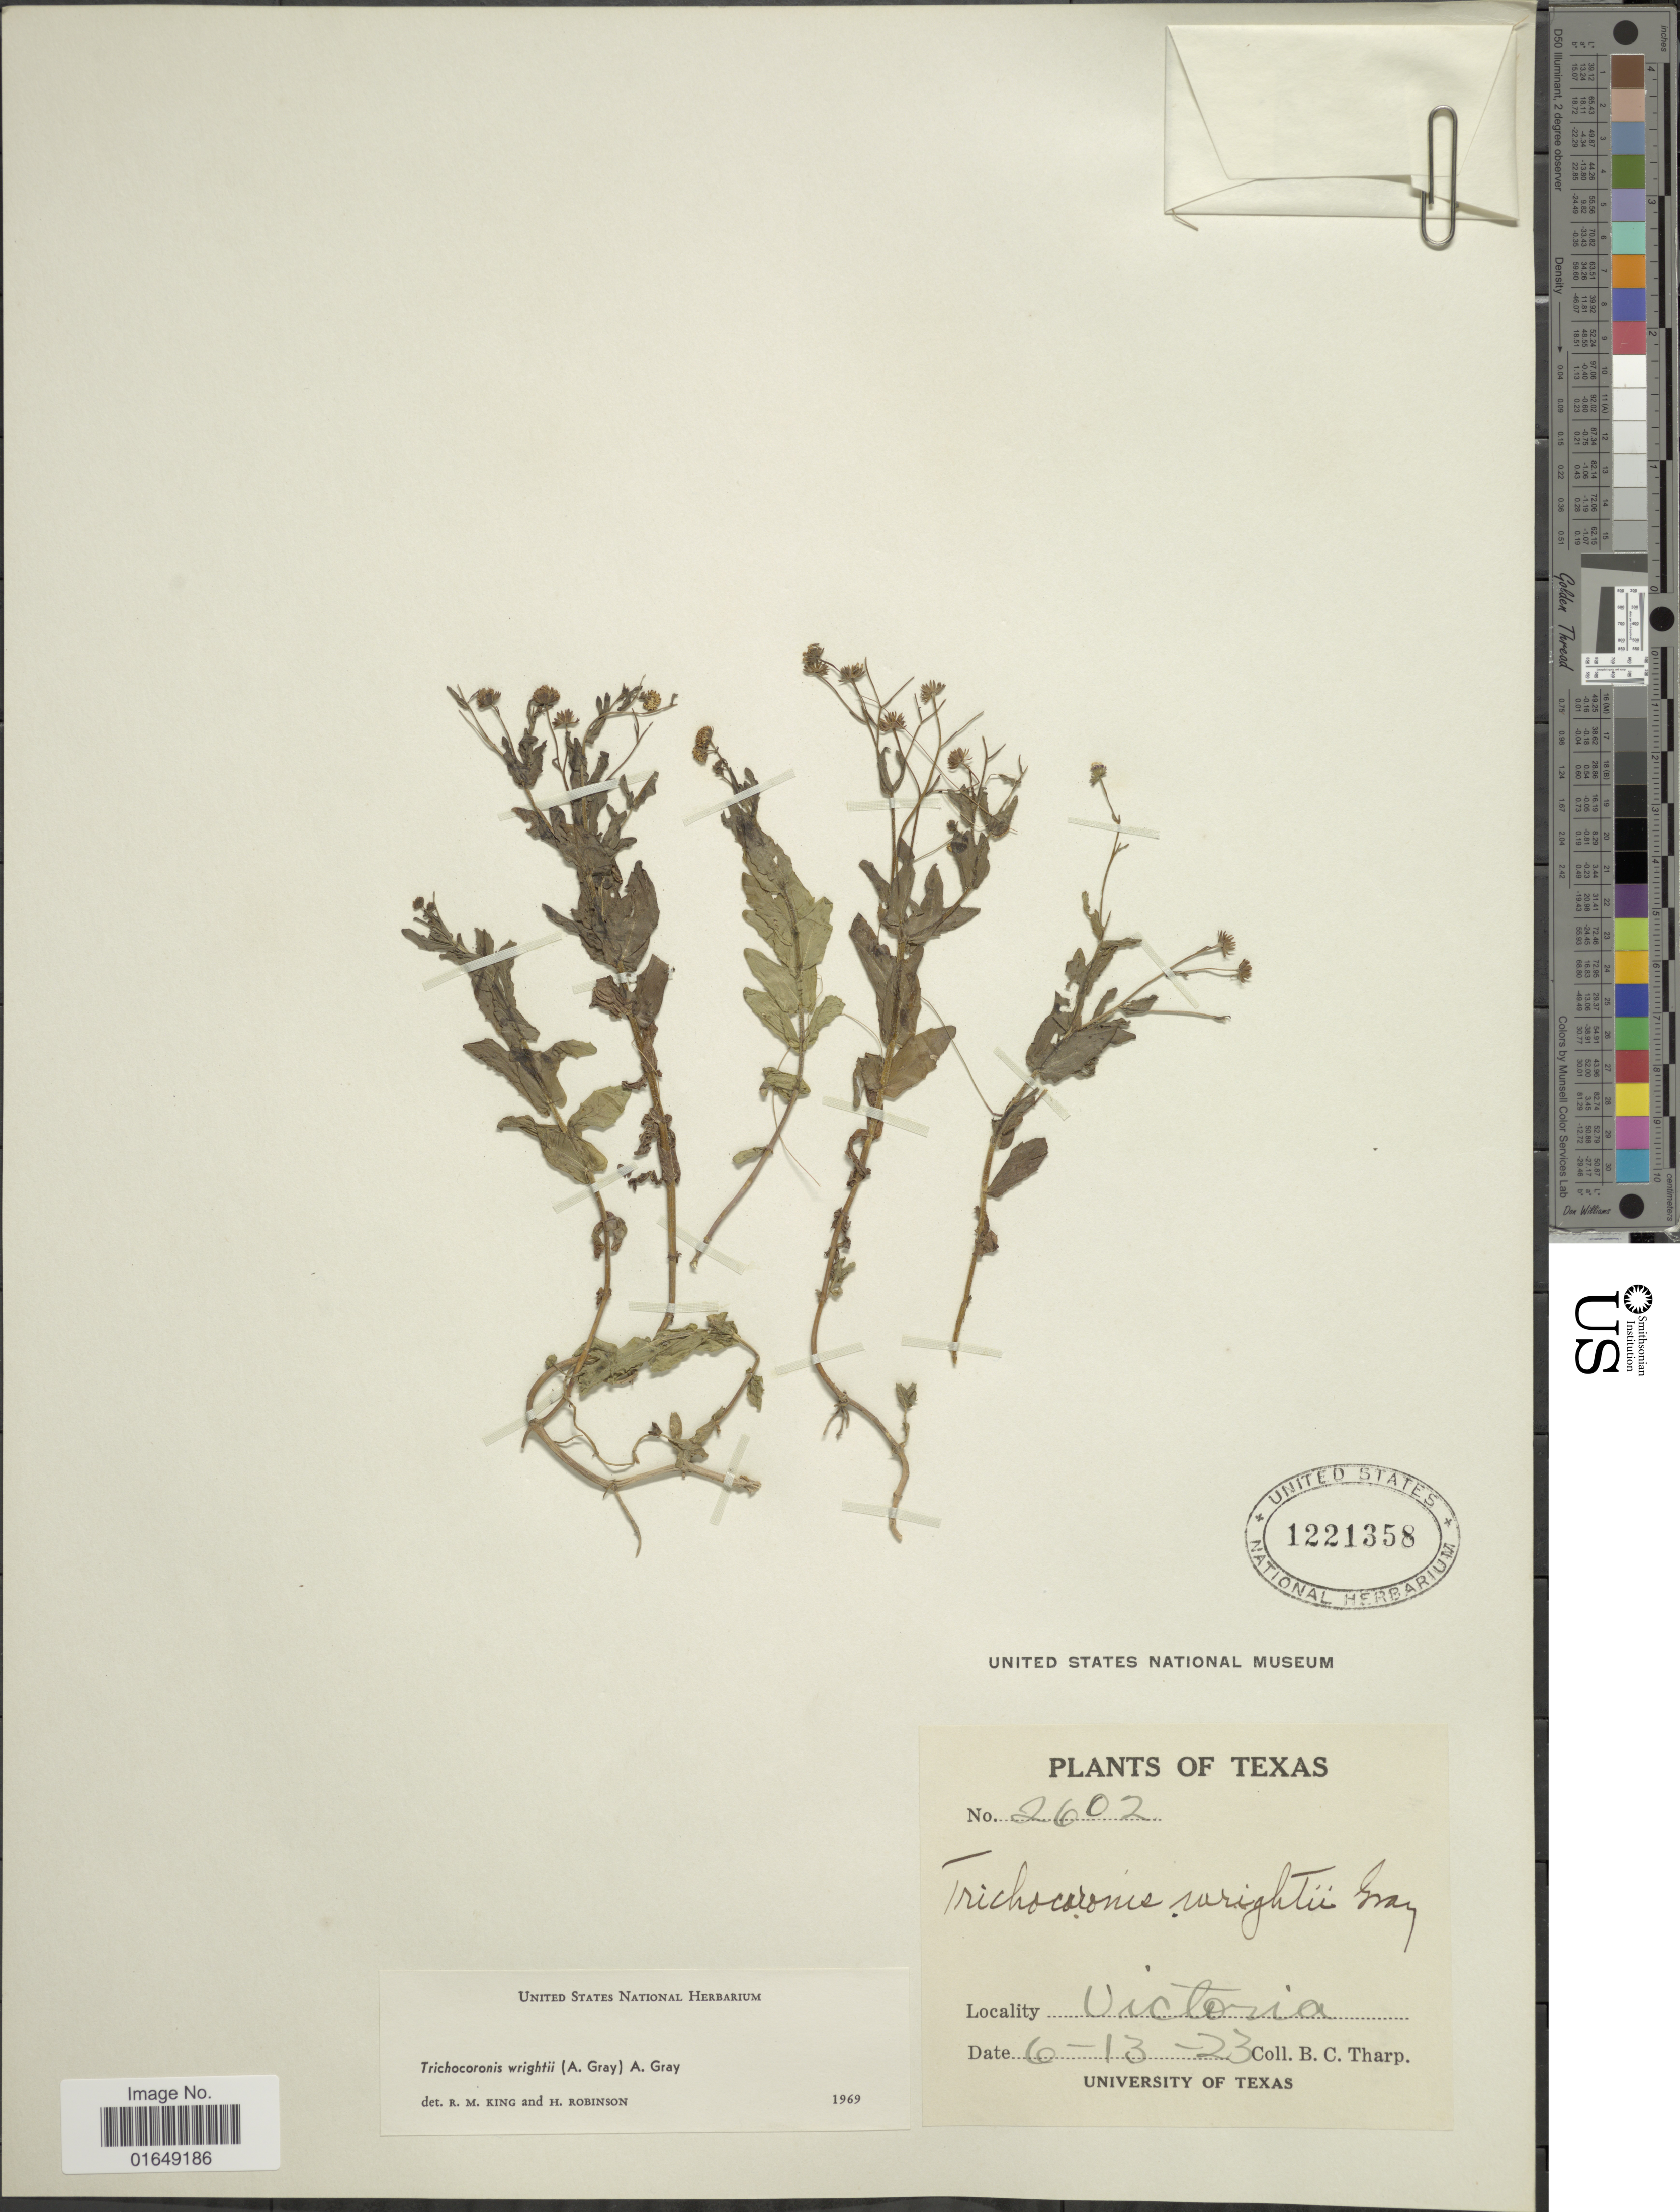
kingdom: Plantae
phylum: Tracheophyta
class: Magnoliopsida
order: Asterales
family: Asteraceae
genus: Trichocoronis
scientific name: Trichocoronis wrightii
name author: (Torr.) A. Gray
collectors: B. C. Tharp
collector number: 2602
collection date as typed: Transcribed d/m/y: 13/6/23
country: United States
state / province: Texas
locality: Victoria.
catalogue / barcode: US 1221358